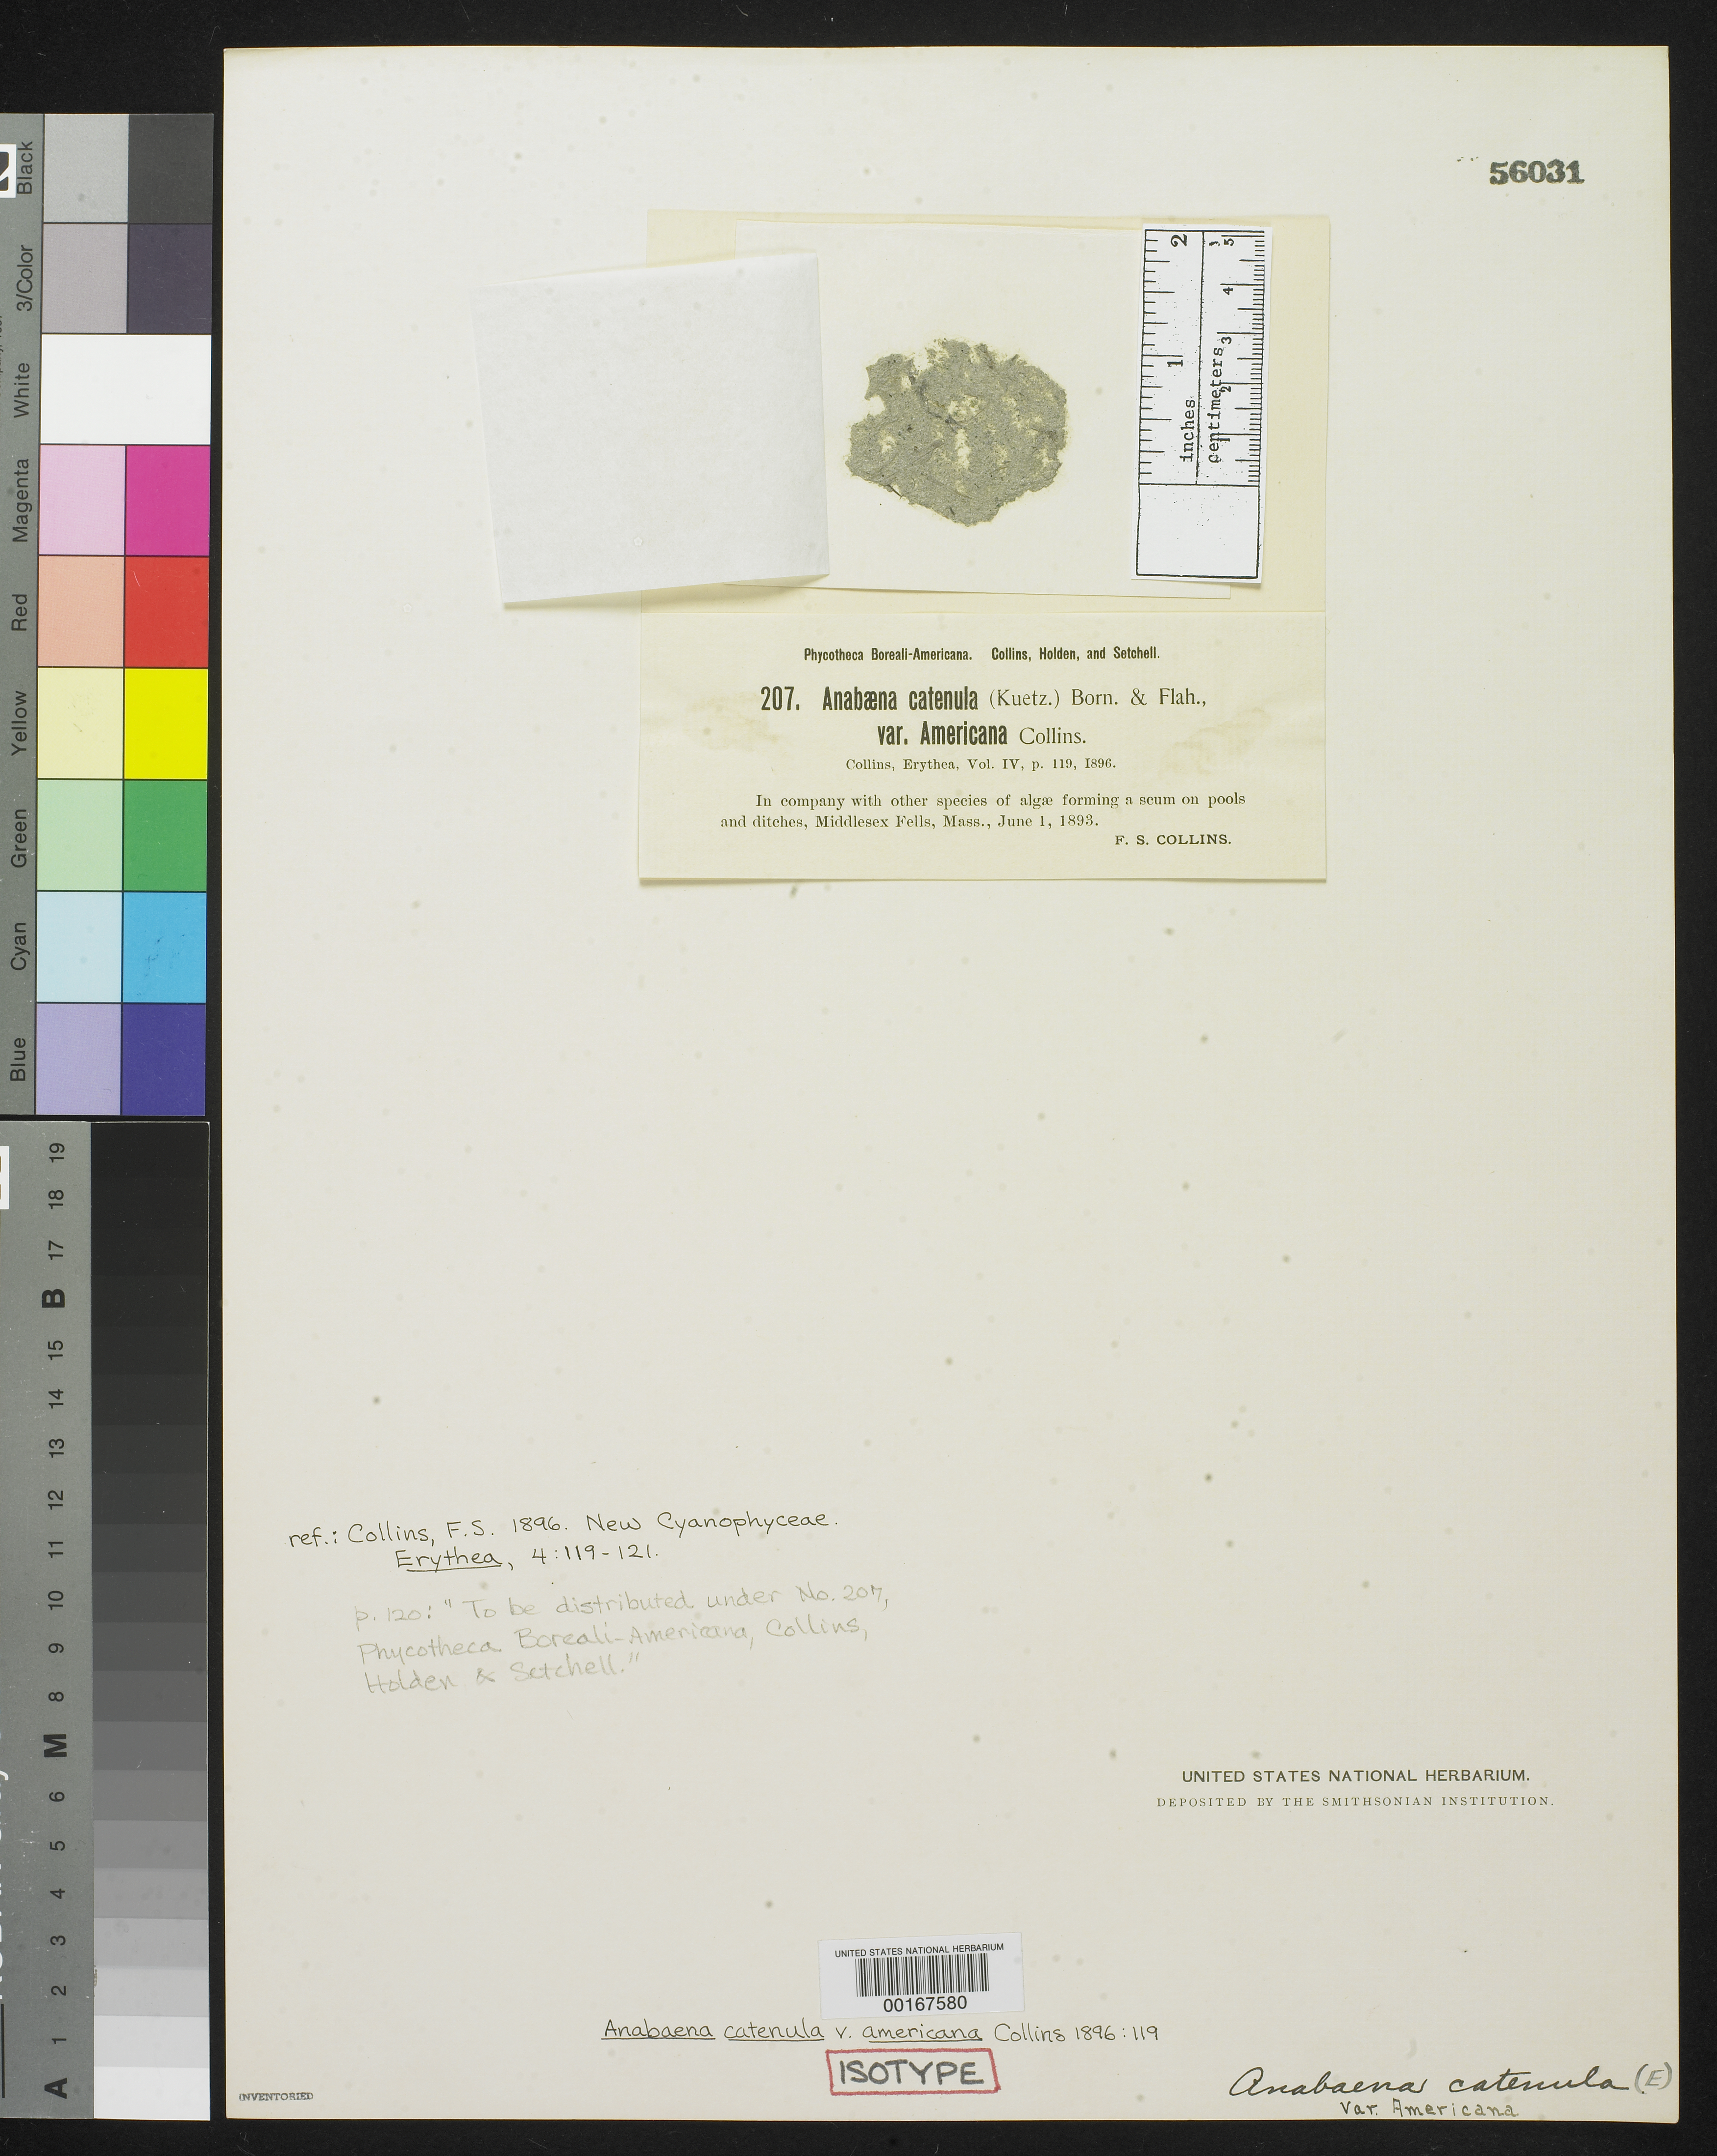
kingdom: Bacteria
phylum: Cyanobacteria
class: Cyanobacteriia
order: Cyanobacteriales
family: Nostocaceae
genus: Anabaena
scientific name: Anabaena catenula var. americana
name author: Collins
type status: Isotype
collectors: F. Collins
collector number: PB-A 207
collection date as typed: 01 Jun 1893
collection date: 1893-06-01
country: United States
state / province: Massachusetts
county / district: Middlesex County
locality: Middlesex Fells.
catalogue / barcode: US 56031